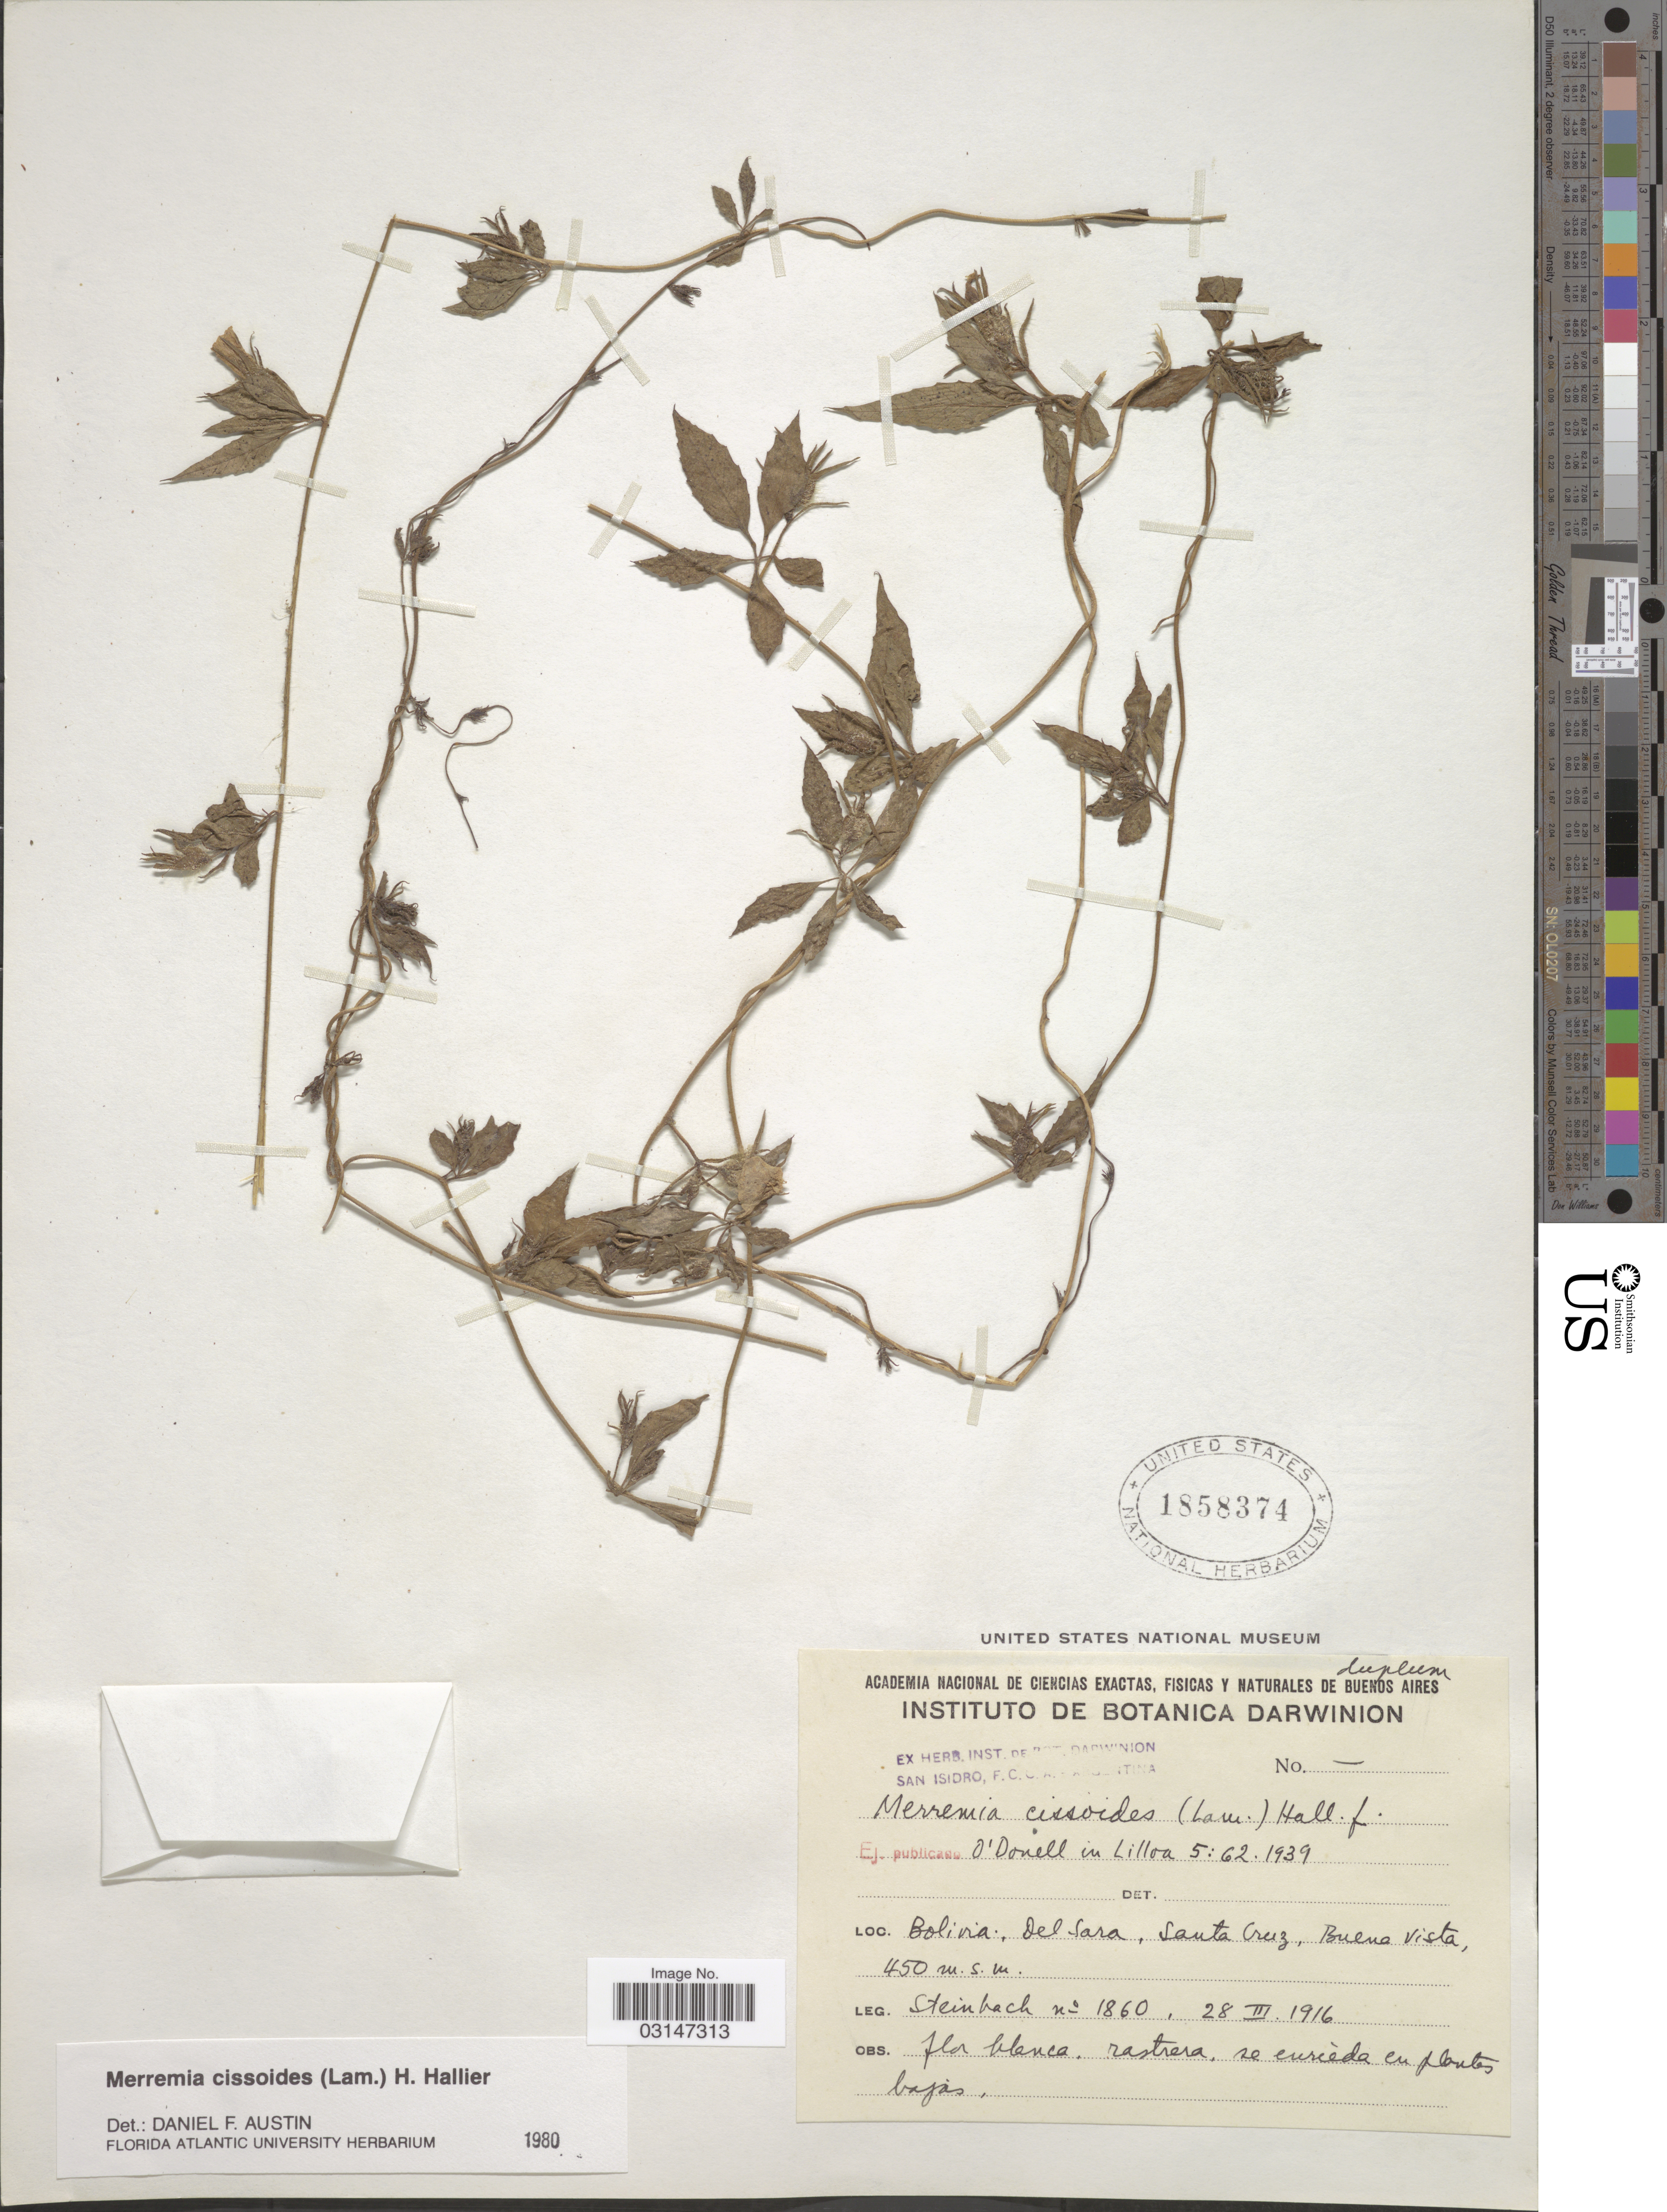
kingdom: Plantae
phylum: Tracheophyta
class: Magnoliopsida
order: Solanales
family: Convolvulaceae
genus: Distimake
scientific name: Distimake cissoides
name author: (Lam.) A. R. Simões & Staples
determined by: Strong, Mark T., (BOT), Smithsonian Institution - National Museum of Natural History (UNITED STATES)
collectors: Steinbach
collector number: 1860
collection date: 1916-03-28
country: Bolivia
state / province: Santa Cruz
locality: Bolivia. Del Sara, Santa Cruz, Buena Vista.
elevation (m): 450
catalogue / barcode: US 1858374